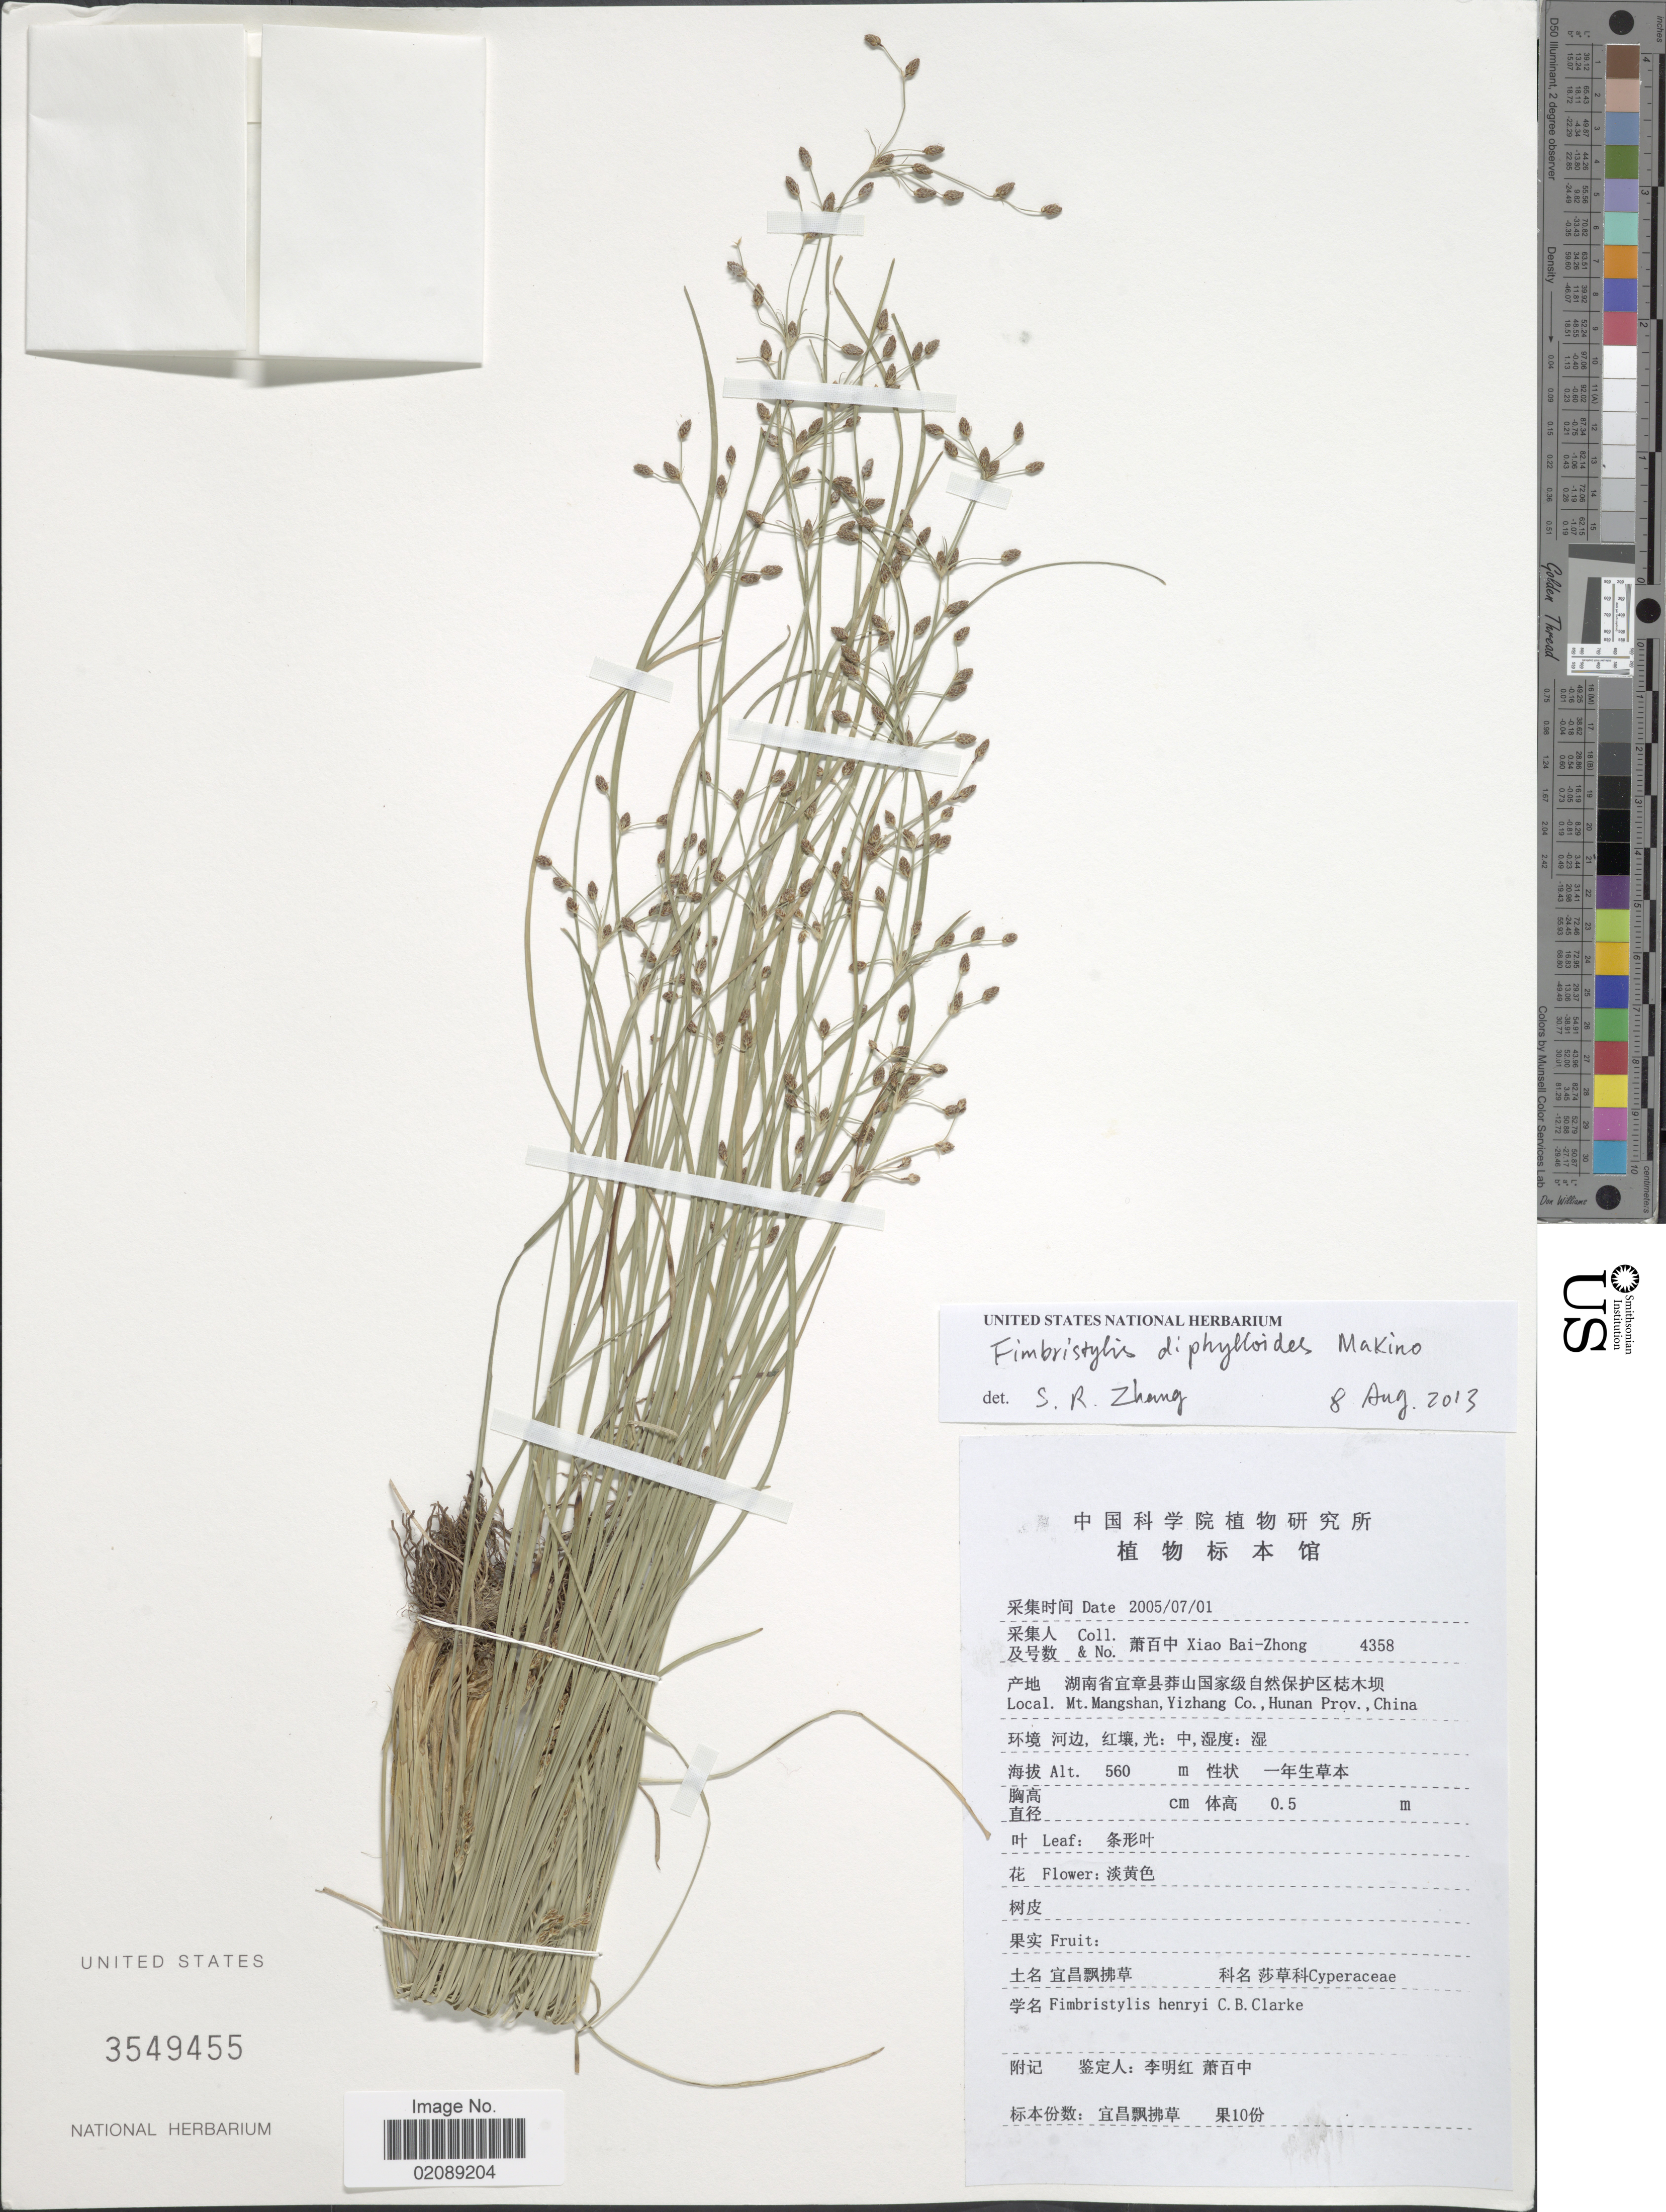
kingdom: Plantae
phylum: Tracheophyta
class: Liliopsida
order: Poales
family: Cyperaceae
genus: Fimbristylis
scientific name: Fimbristylis henryi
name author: C.B. Clarke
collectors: B. Z. Xiao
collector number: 4358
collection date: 2005-07-01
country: China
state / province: Hunan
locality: Mt. Mangshan, Yizhang Co.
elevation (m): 560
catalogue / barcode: US 3549455